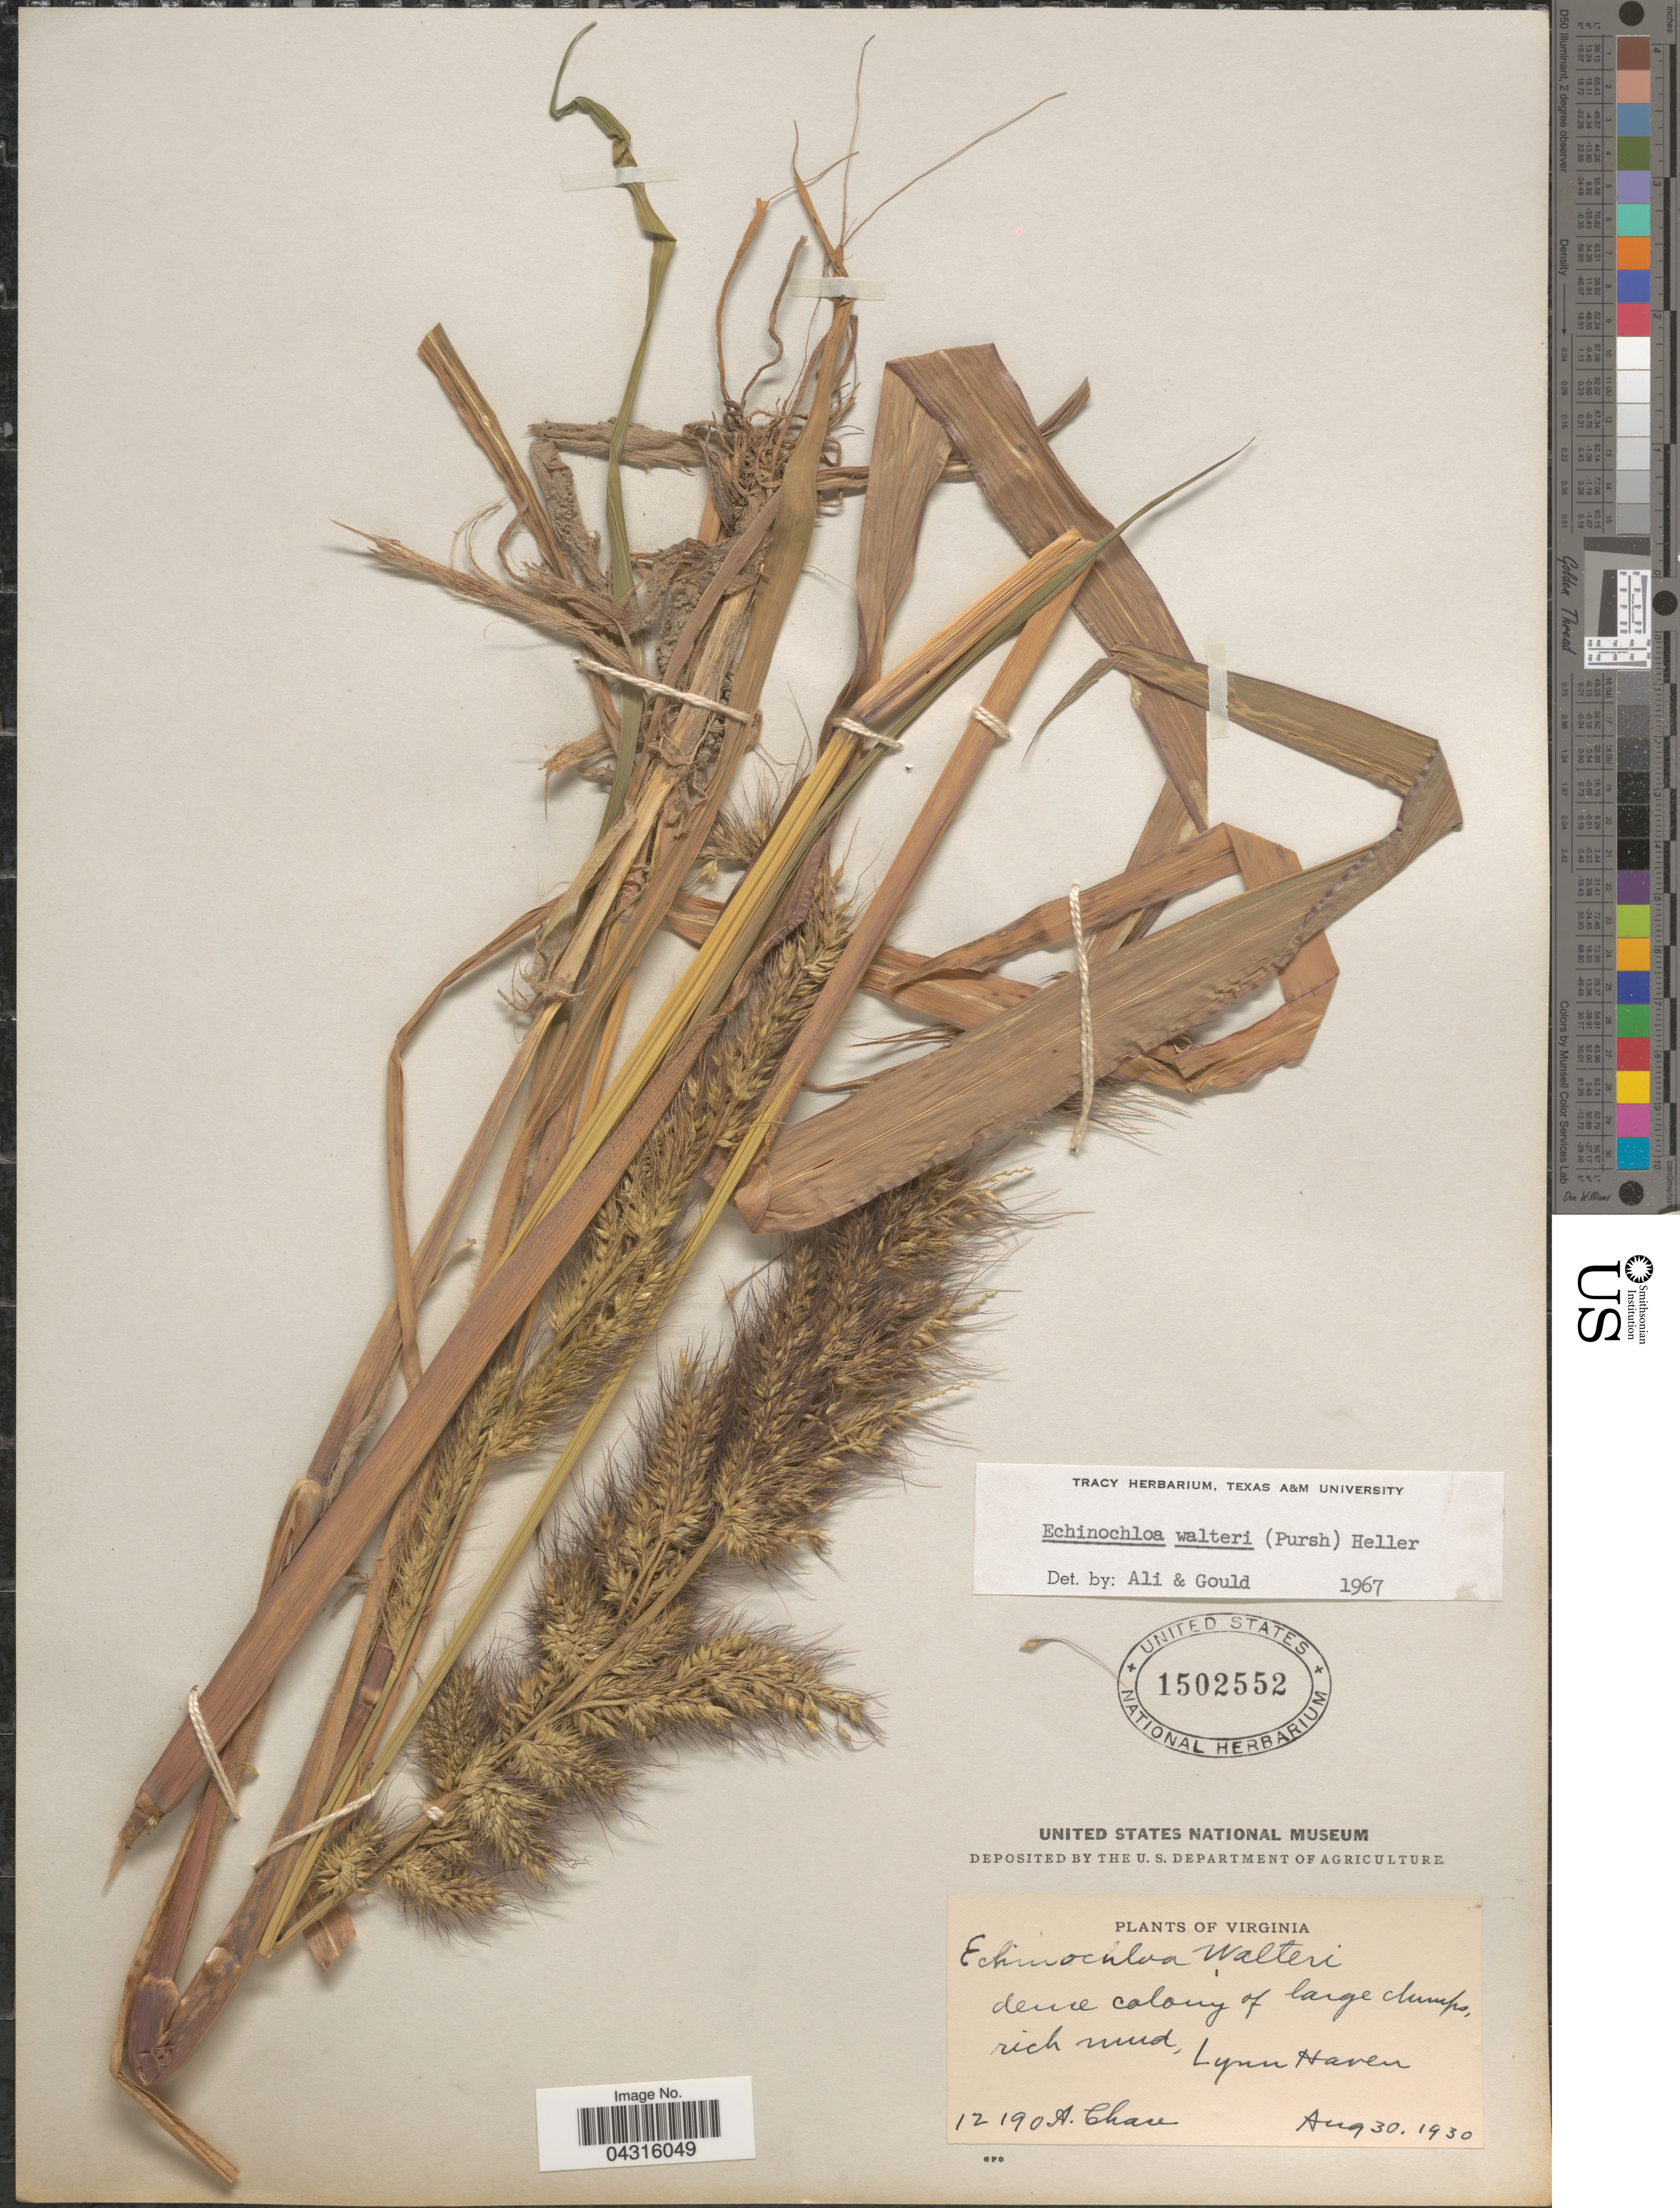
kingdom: Plantae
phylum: Tracheophyta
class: Liliopsida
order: Poales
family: Poaceae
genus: Echinochloa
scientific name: Echinochloa walteri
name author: (Pursh) A. Heller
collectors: A. Chase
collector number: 12190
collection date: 1930-09-30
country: United States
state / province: Virginia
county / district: City of Virginia Beach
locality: Lynn Haven.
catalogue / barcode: US 1502552